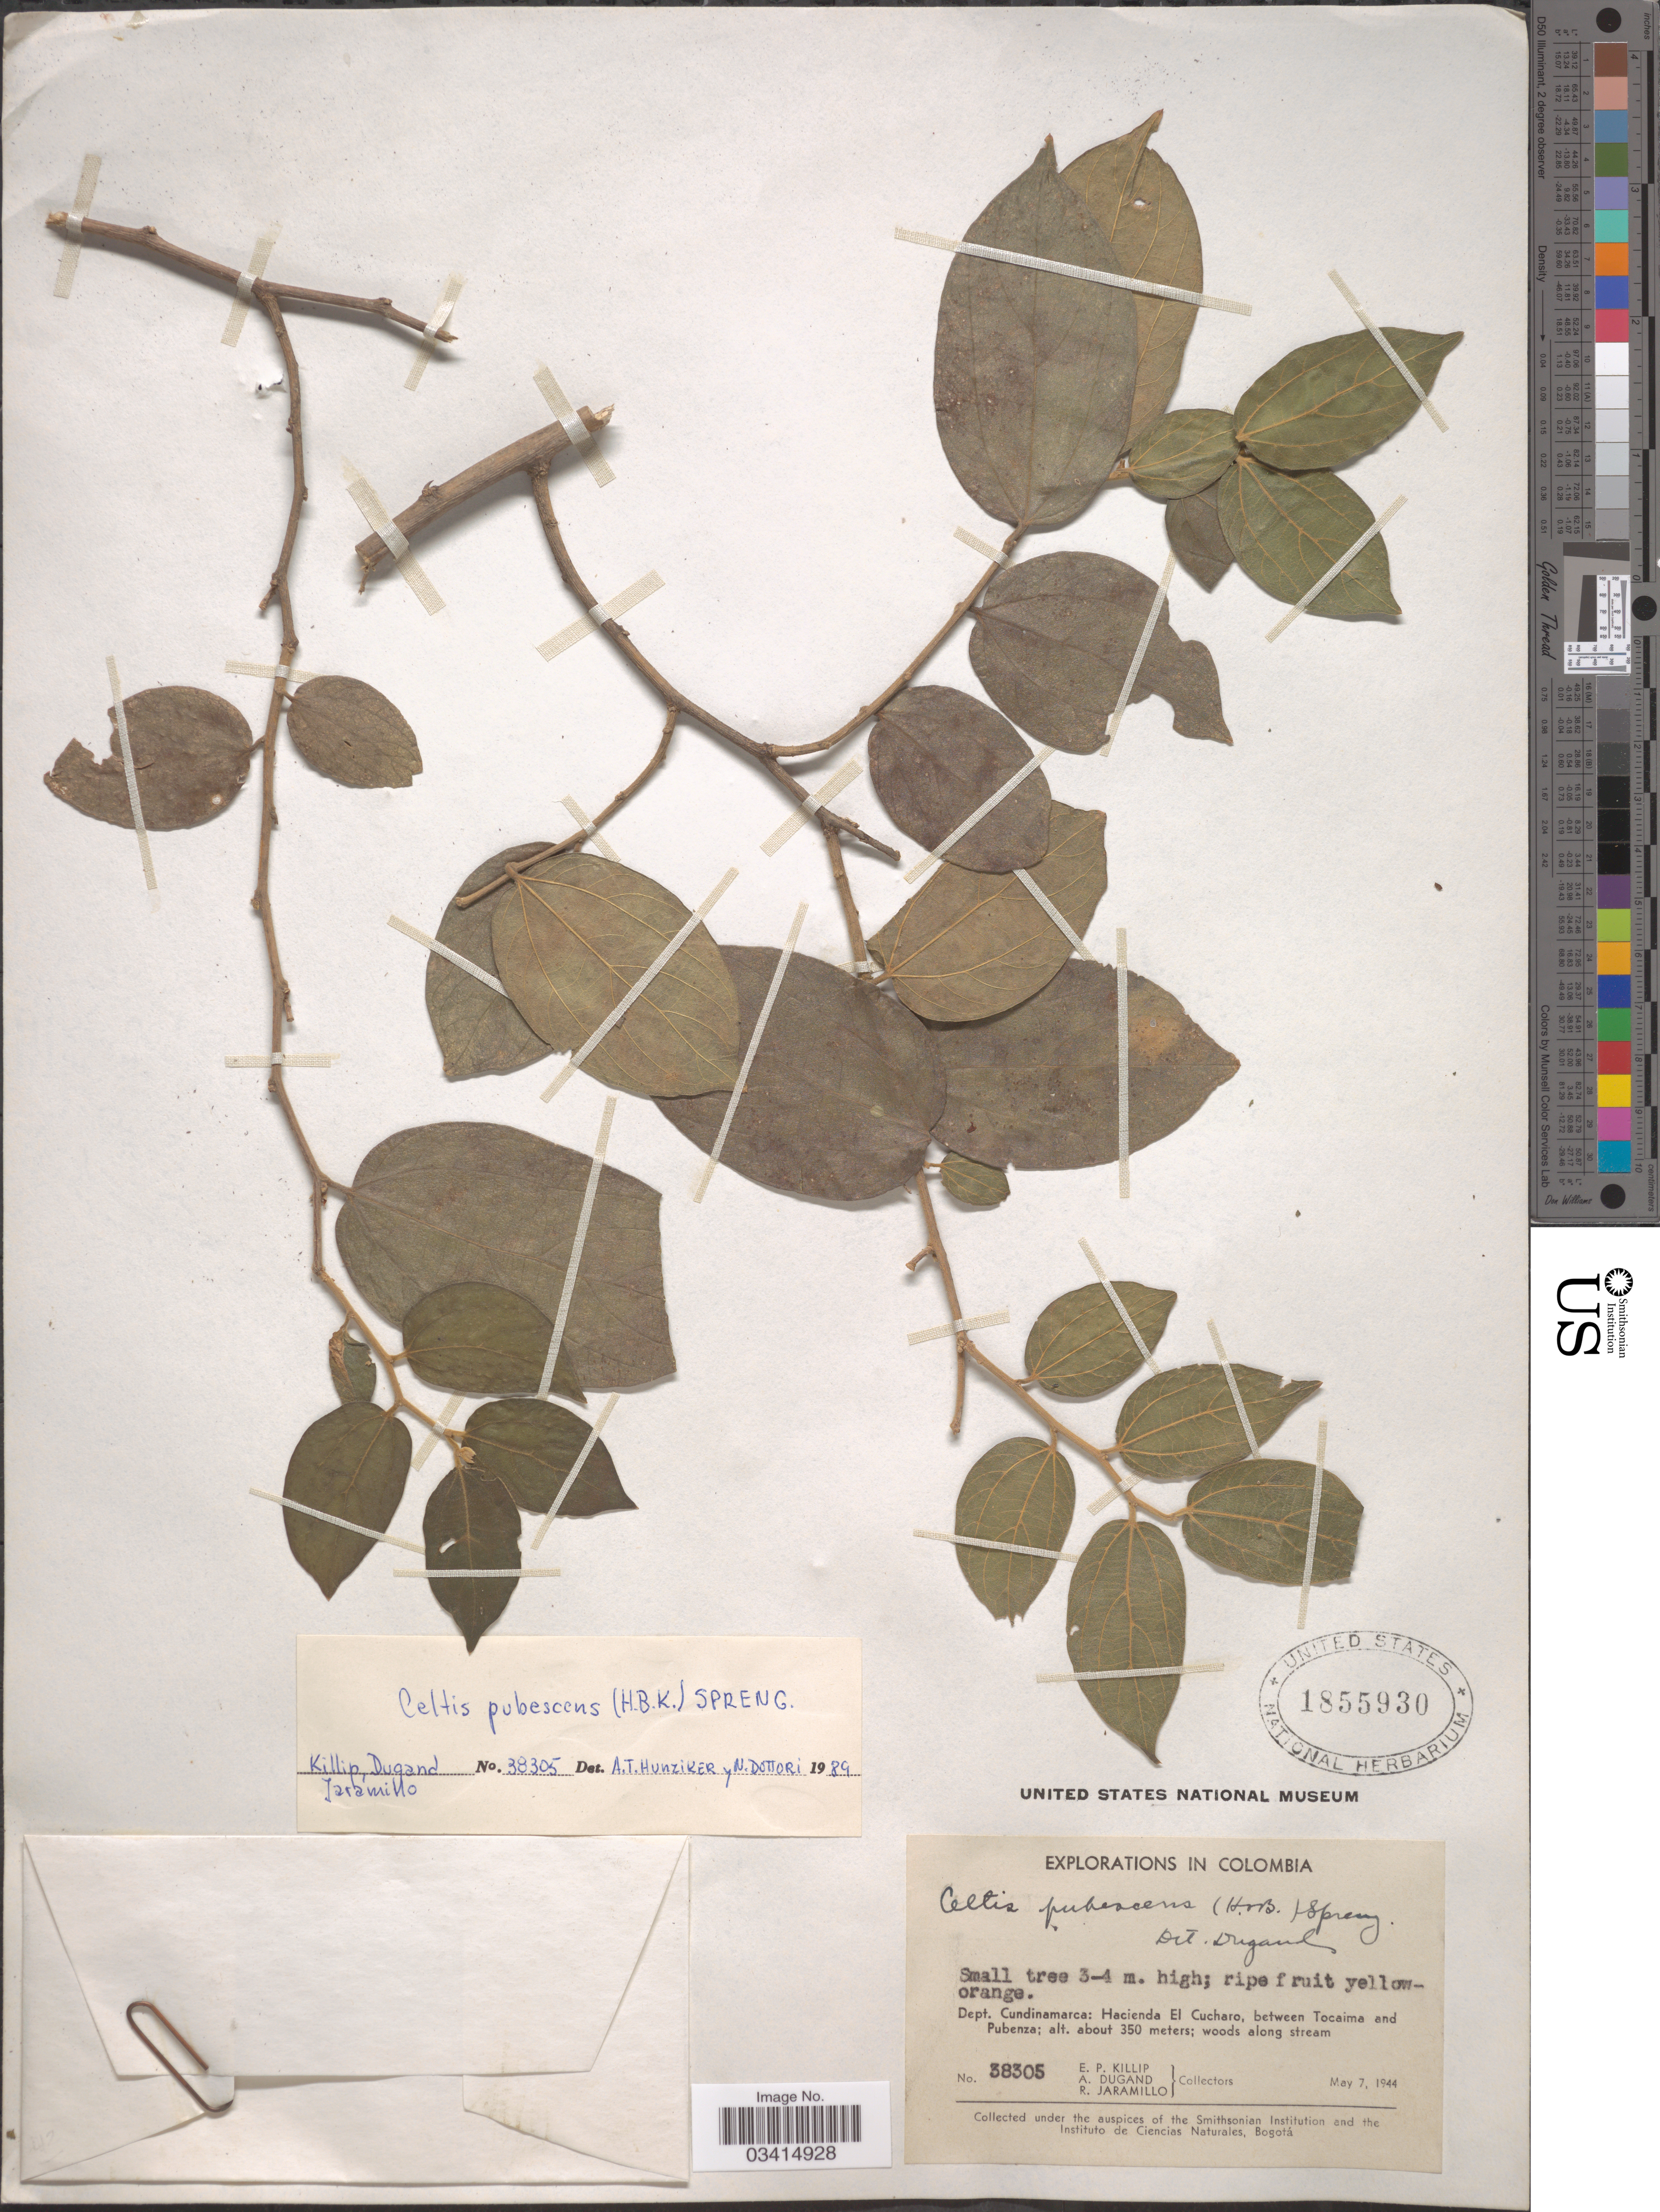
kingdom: Plantae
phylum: Tracheophyta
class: Magnoliopsida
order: Rosales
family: Cannabaceae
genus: Celtis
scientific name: Celtis pubescens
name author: (Kunth) Spreng.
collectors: E. P. Killip, A. Dugand & R. Jaramillo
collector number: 38305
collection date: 1944-05-07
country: Colombia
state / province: Cundinamarca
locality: Dept. Cundinamarca: Hacienda El Cucharo, between Tocaima and Pubenza.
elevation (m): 350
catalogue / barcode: US 1855930